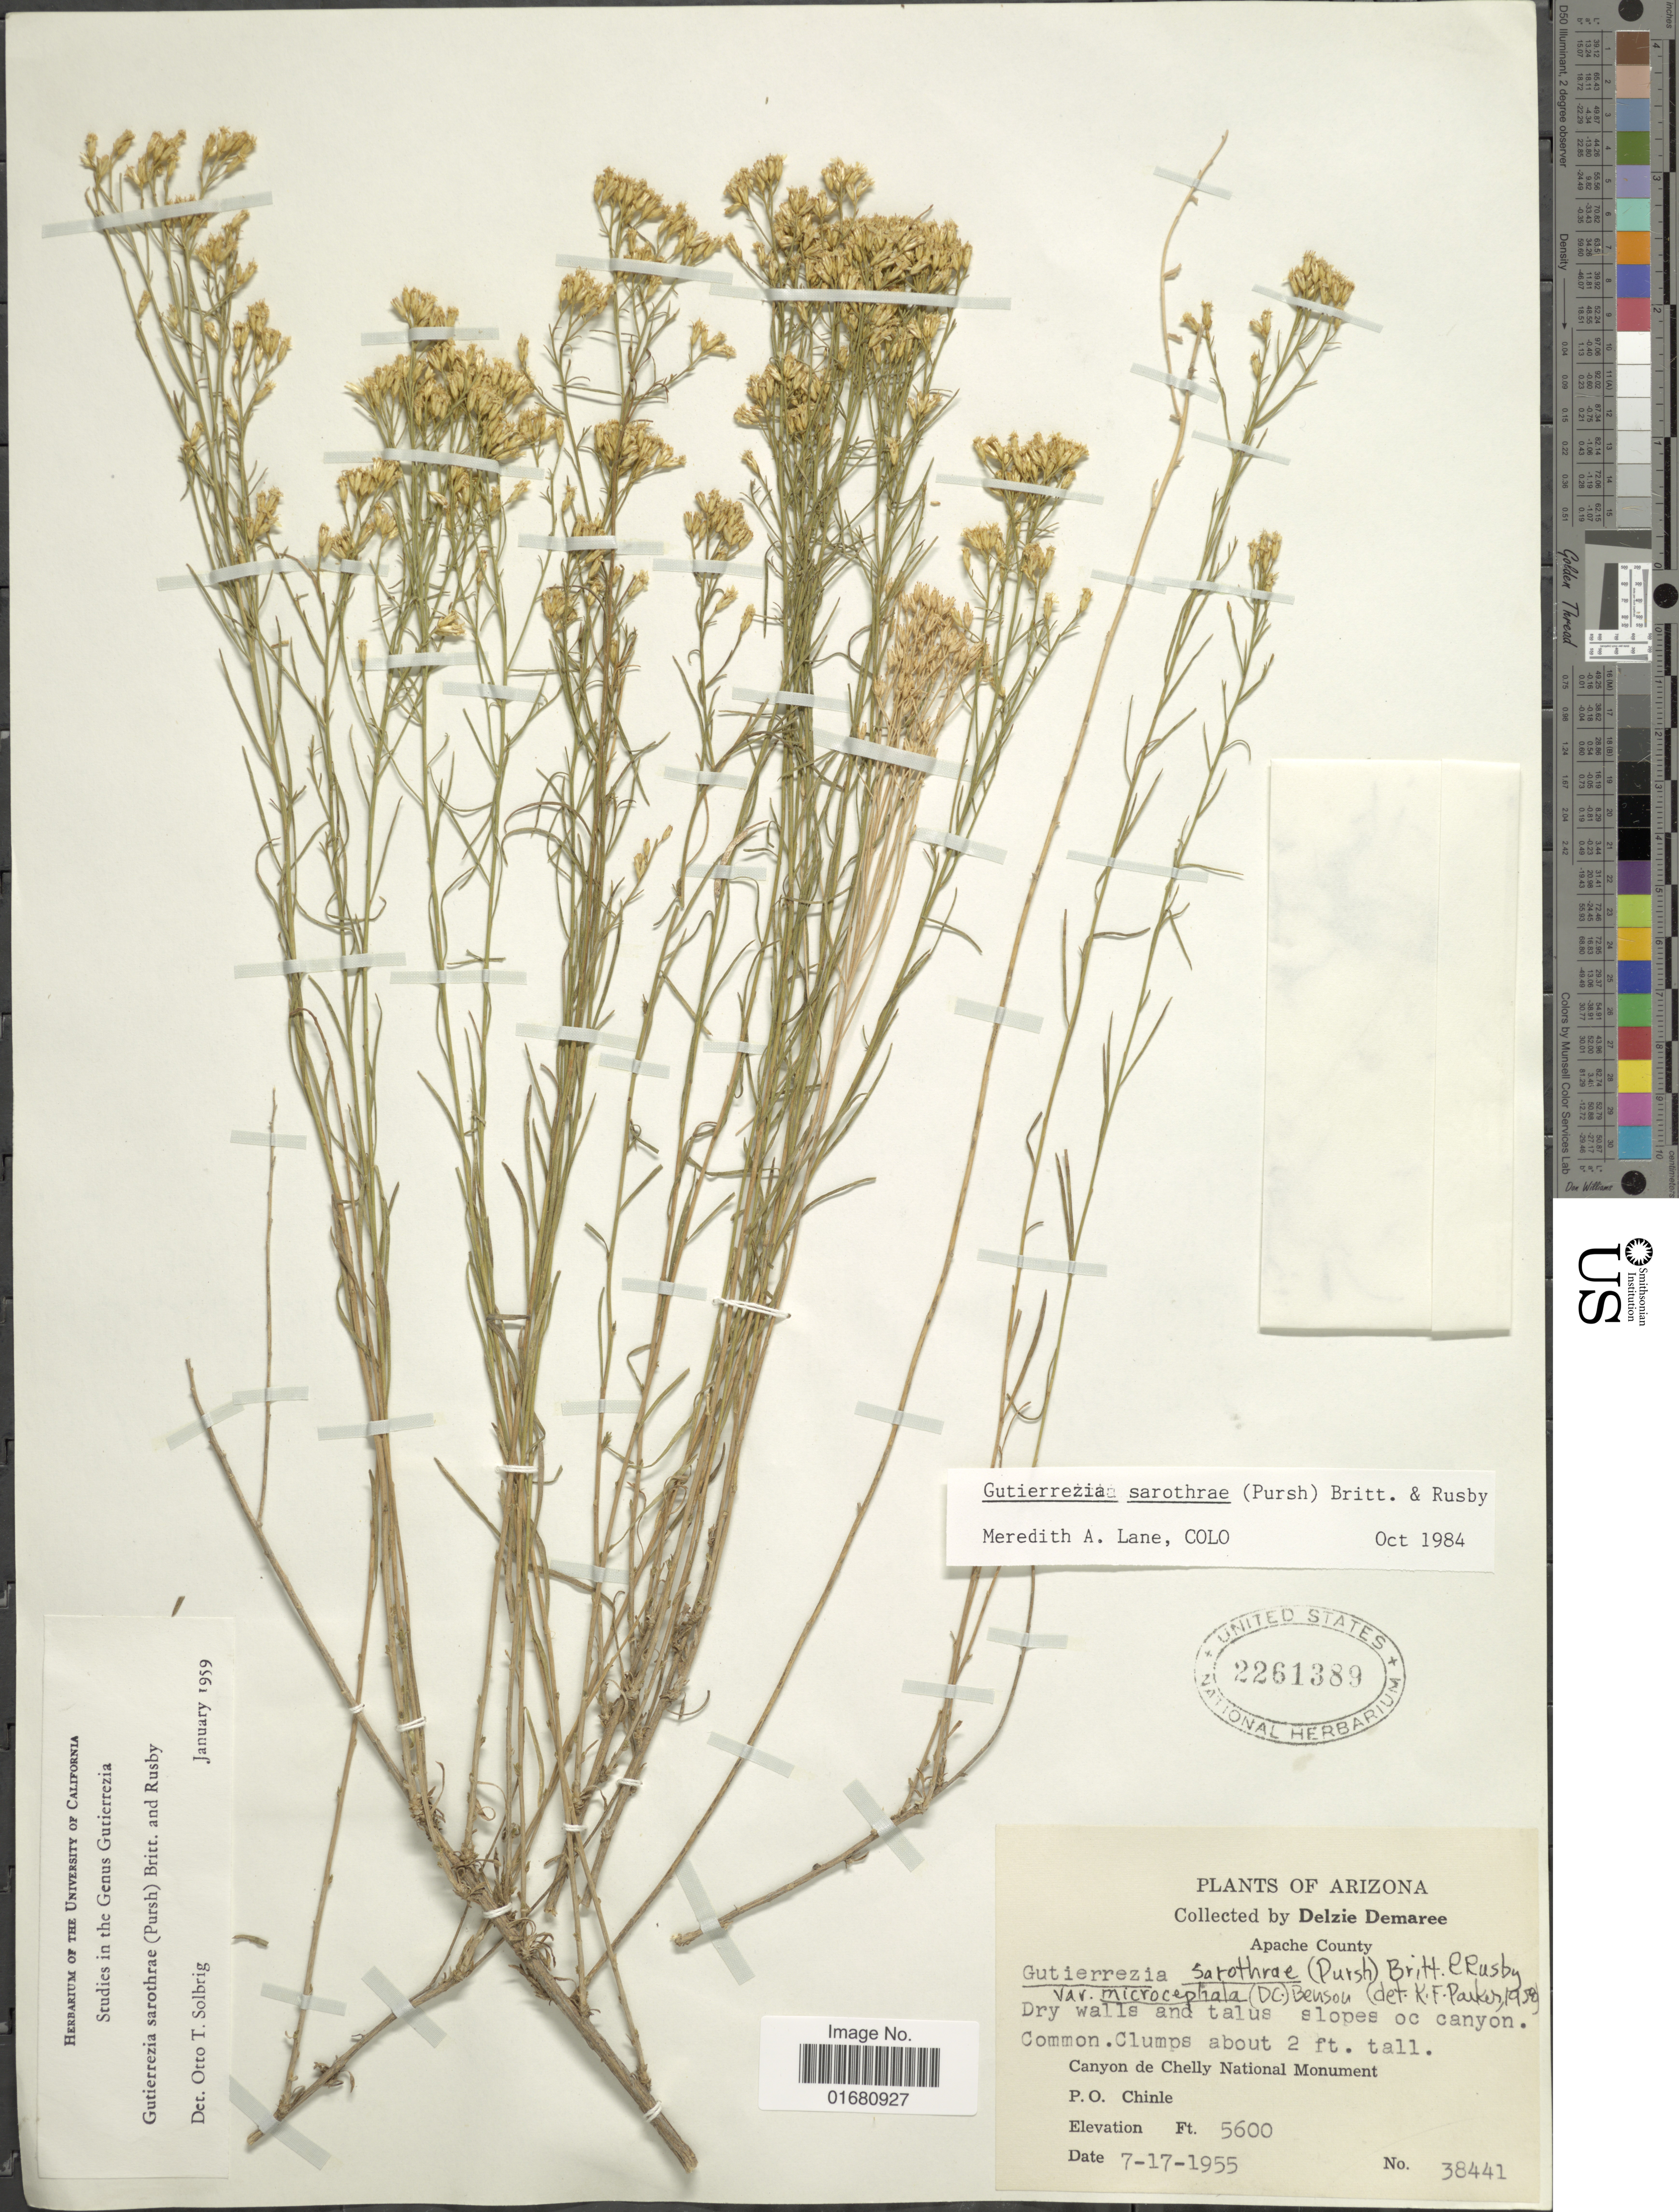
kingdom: Plantae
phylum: Tracheophyta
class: Magnoliopsida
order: Asterales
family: Asteraceae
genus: Gutierrezia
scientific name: Gutierrezia sarothrae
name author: (Pursh) Britton & Rusby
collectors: D. Demaree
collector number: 38441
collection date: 1955-07-17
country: United States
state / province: Arizona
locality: Apache County, Dry walls and talus slopes of canyon, Canyon de Chelly National Monument, P.O. Chinle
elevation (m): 1707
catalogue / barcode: US 2261389